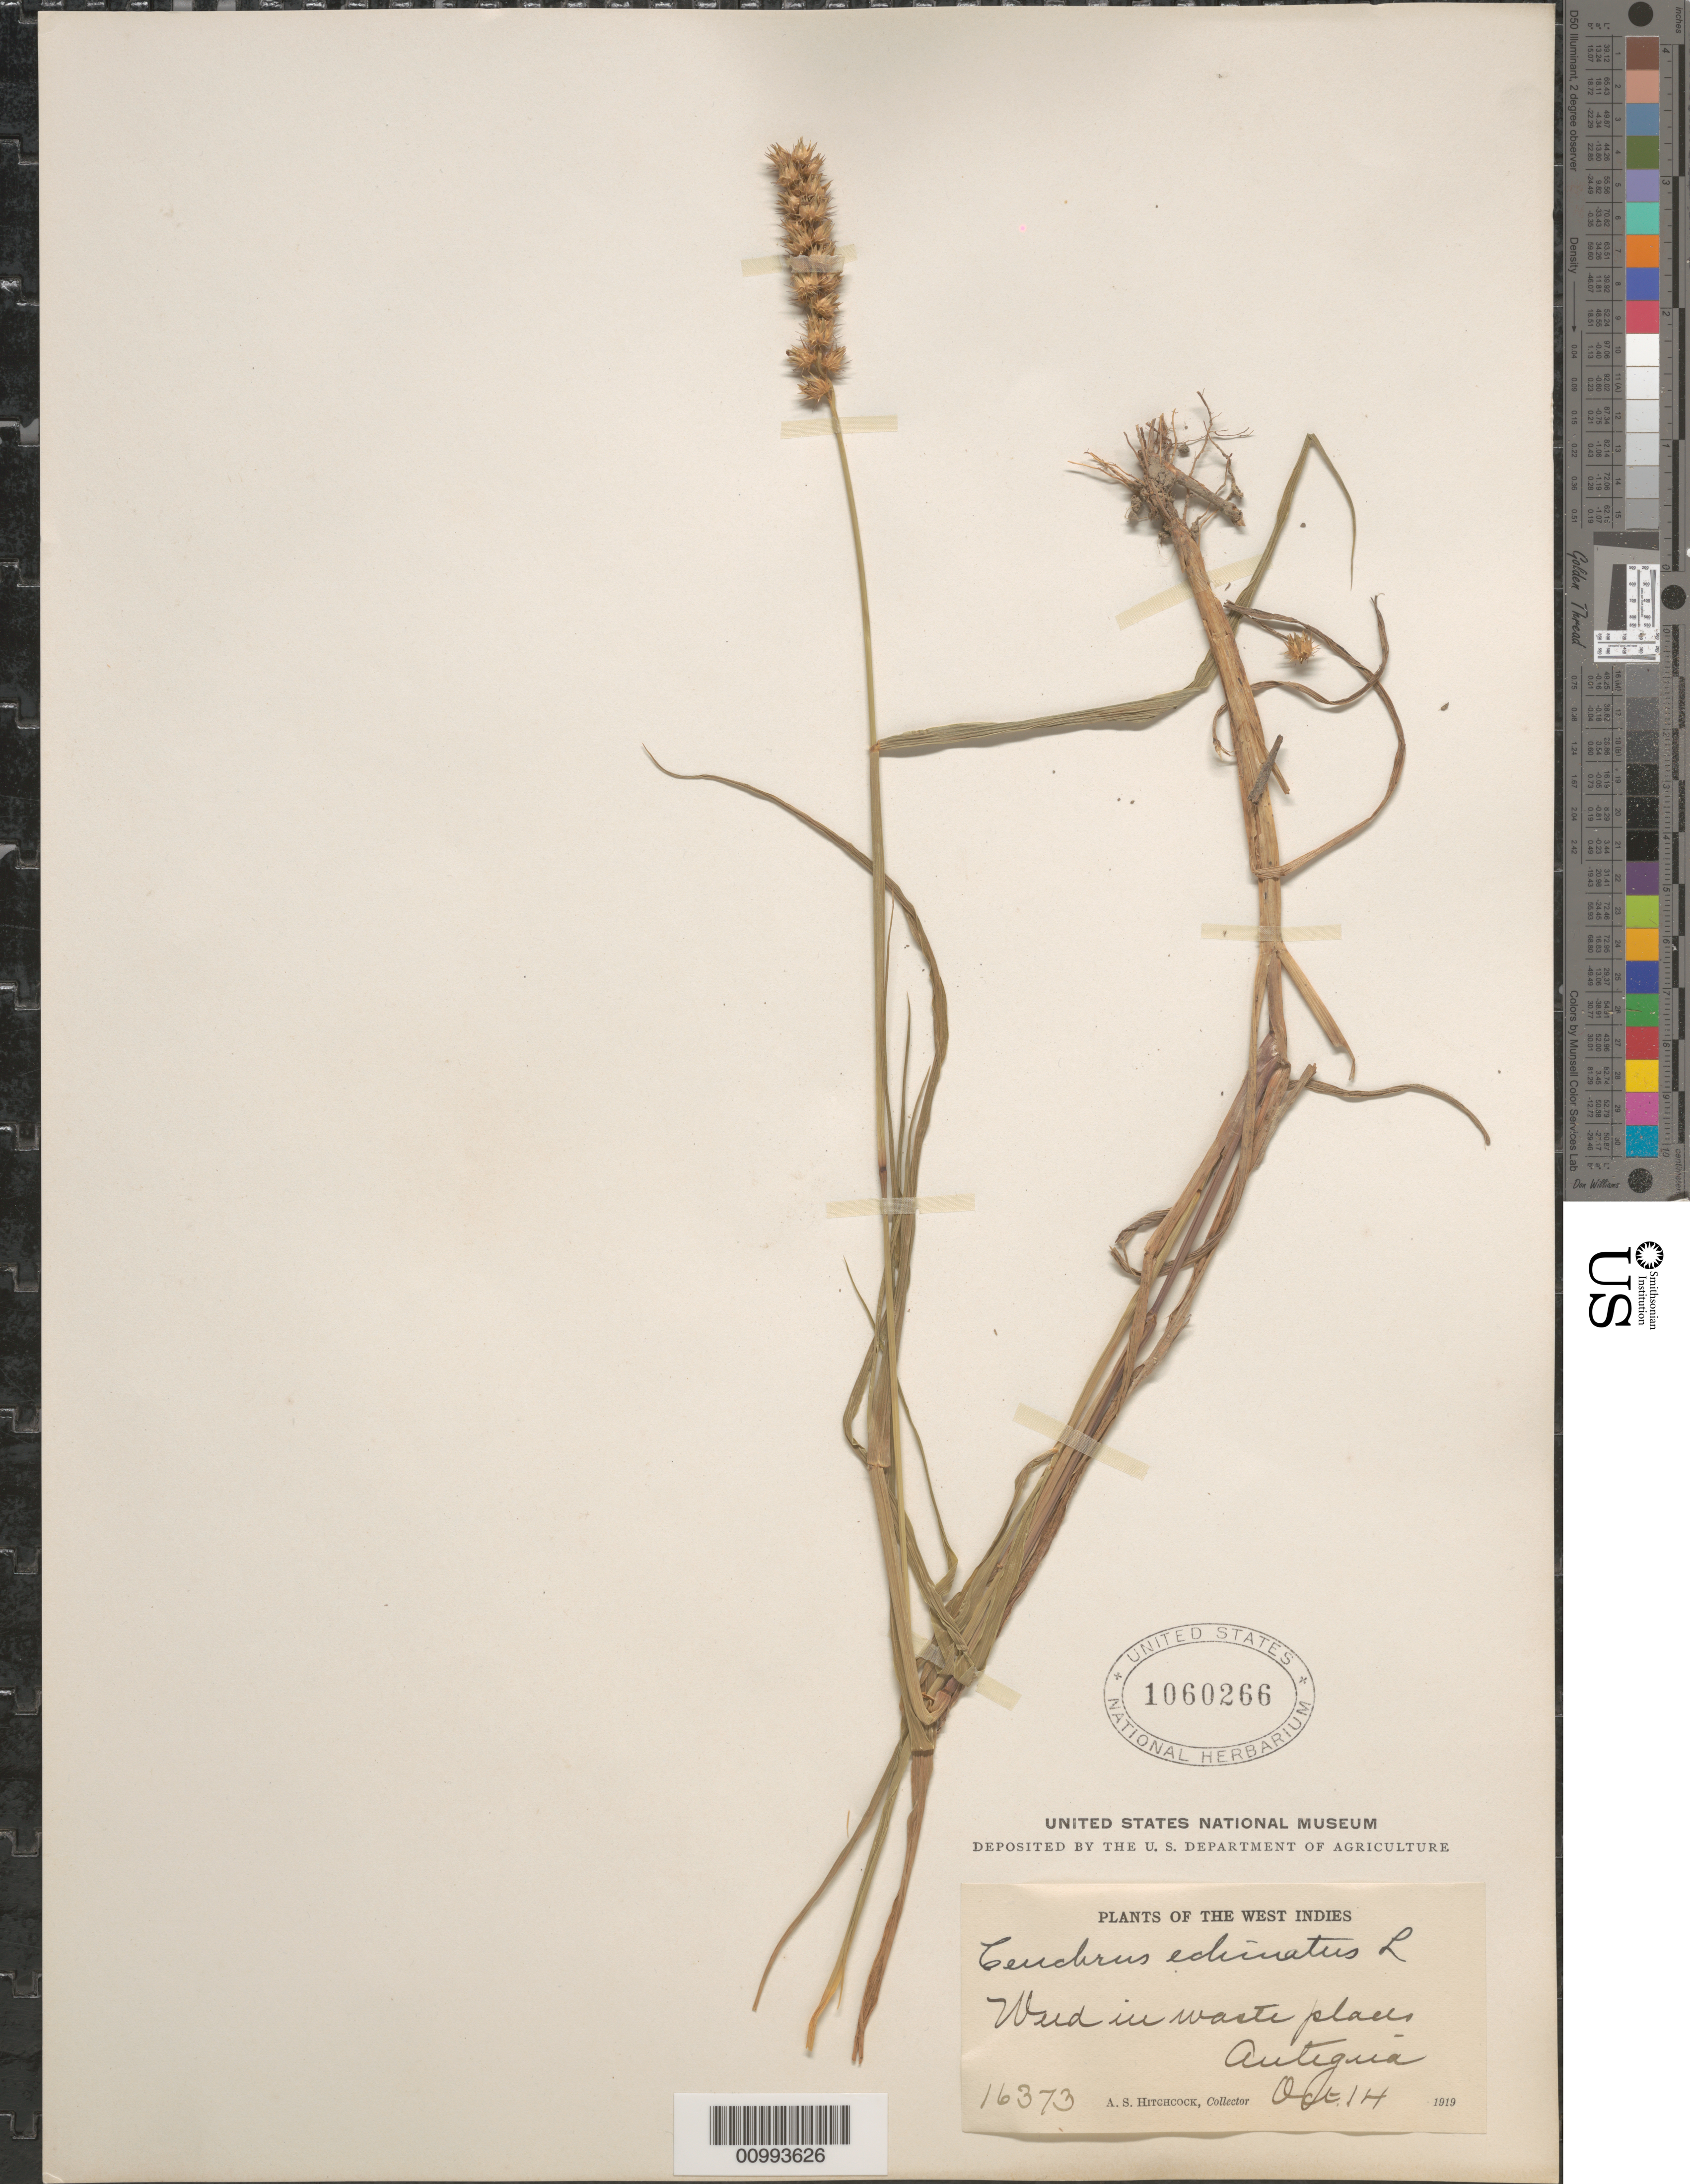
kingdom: Plantae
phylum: Tracheophyta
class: Liliopsida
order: Poales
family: Poaceae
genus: Cenchrus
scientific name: Cenchrus echinatus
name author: L.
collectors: A. S. Hitchcock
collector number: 16373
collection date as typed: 14 Oct 1919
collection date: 1919-10-14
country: Antigua and Barbuda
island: Antigua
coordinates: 0 N, 0 E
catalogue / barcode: US 1060266